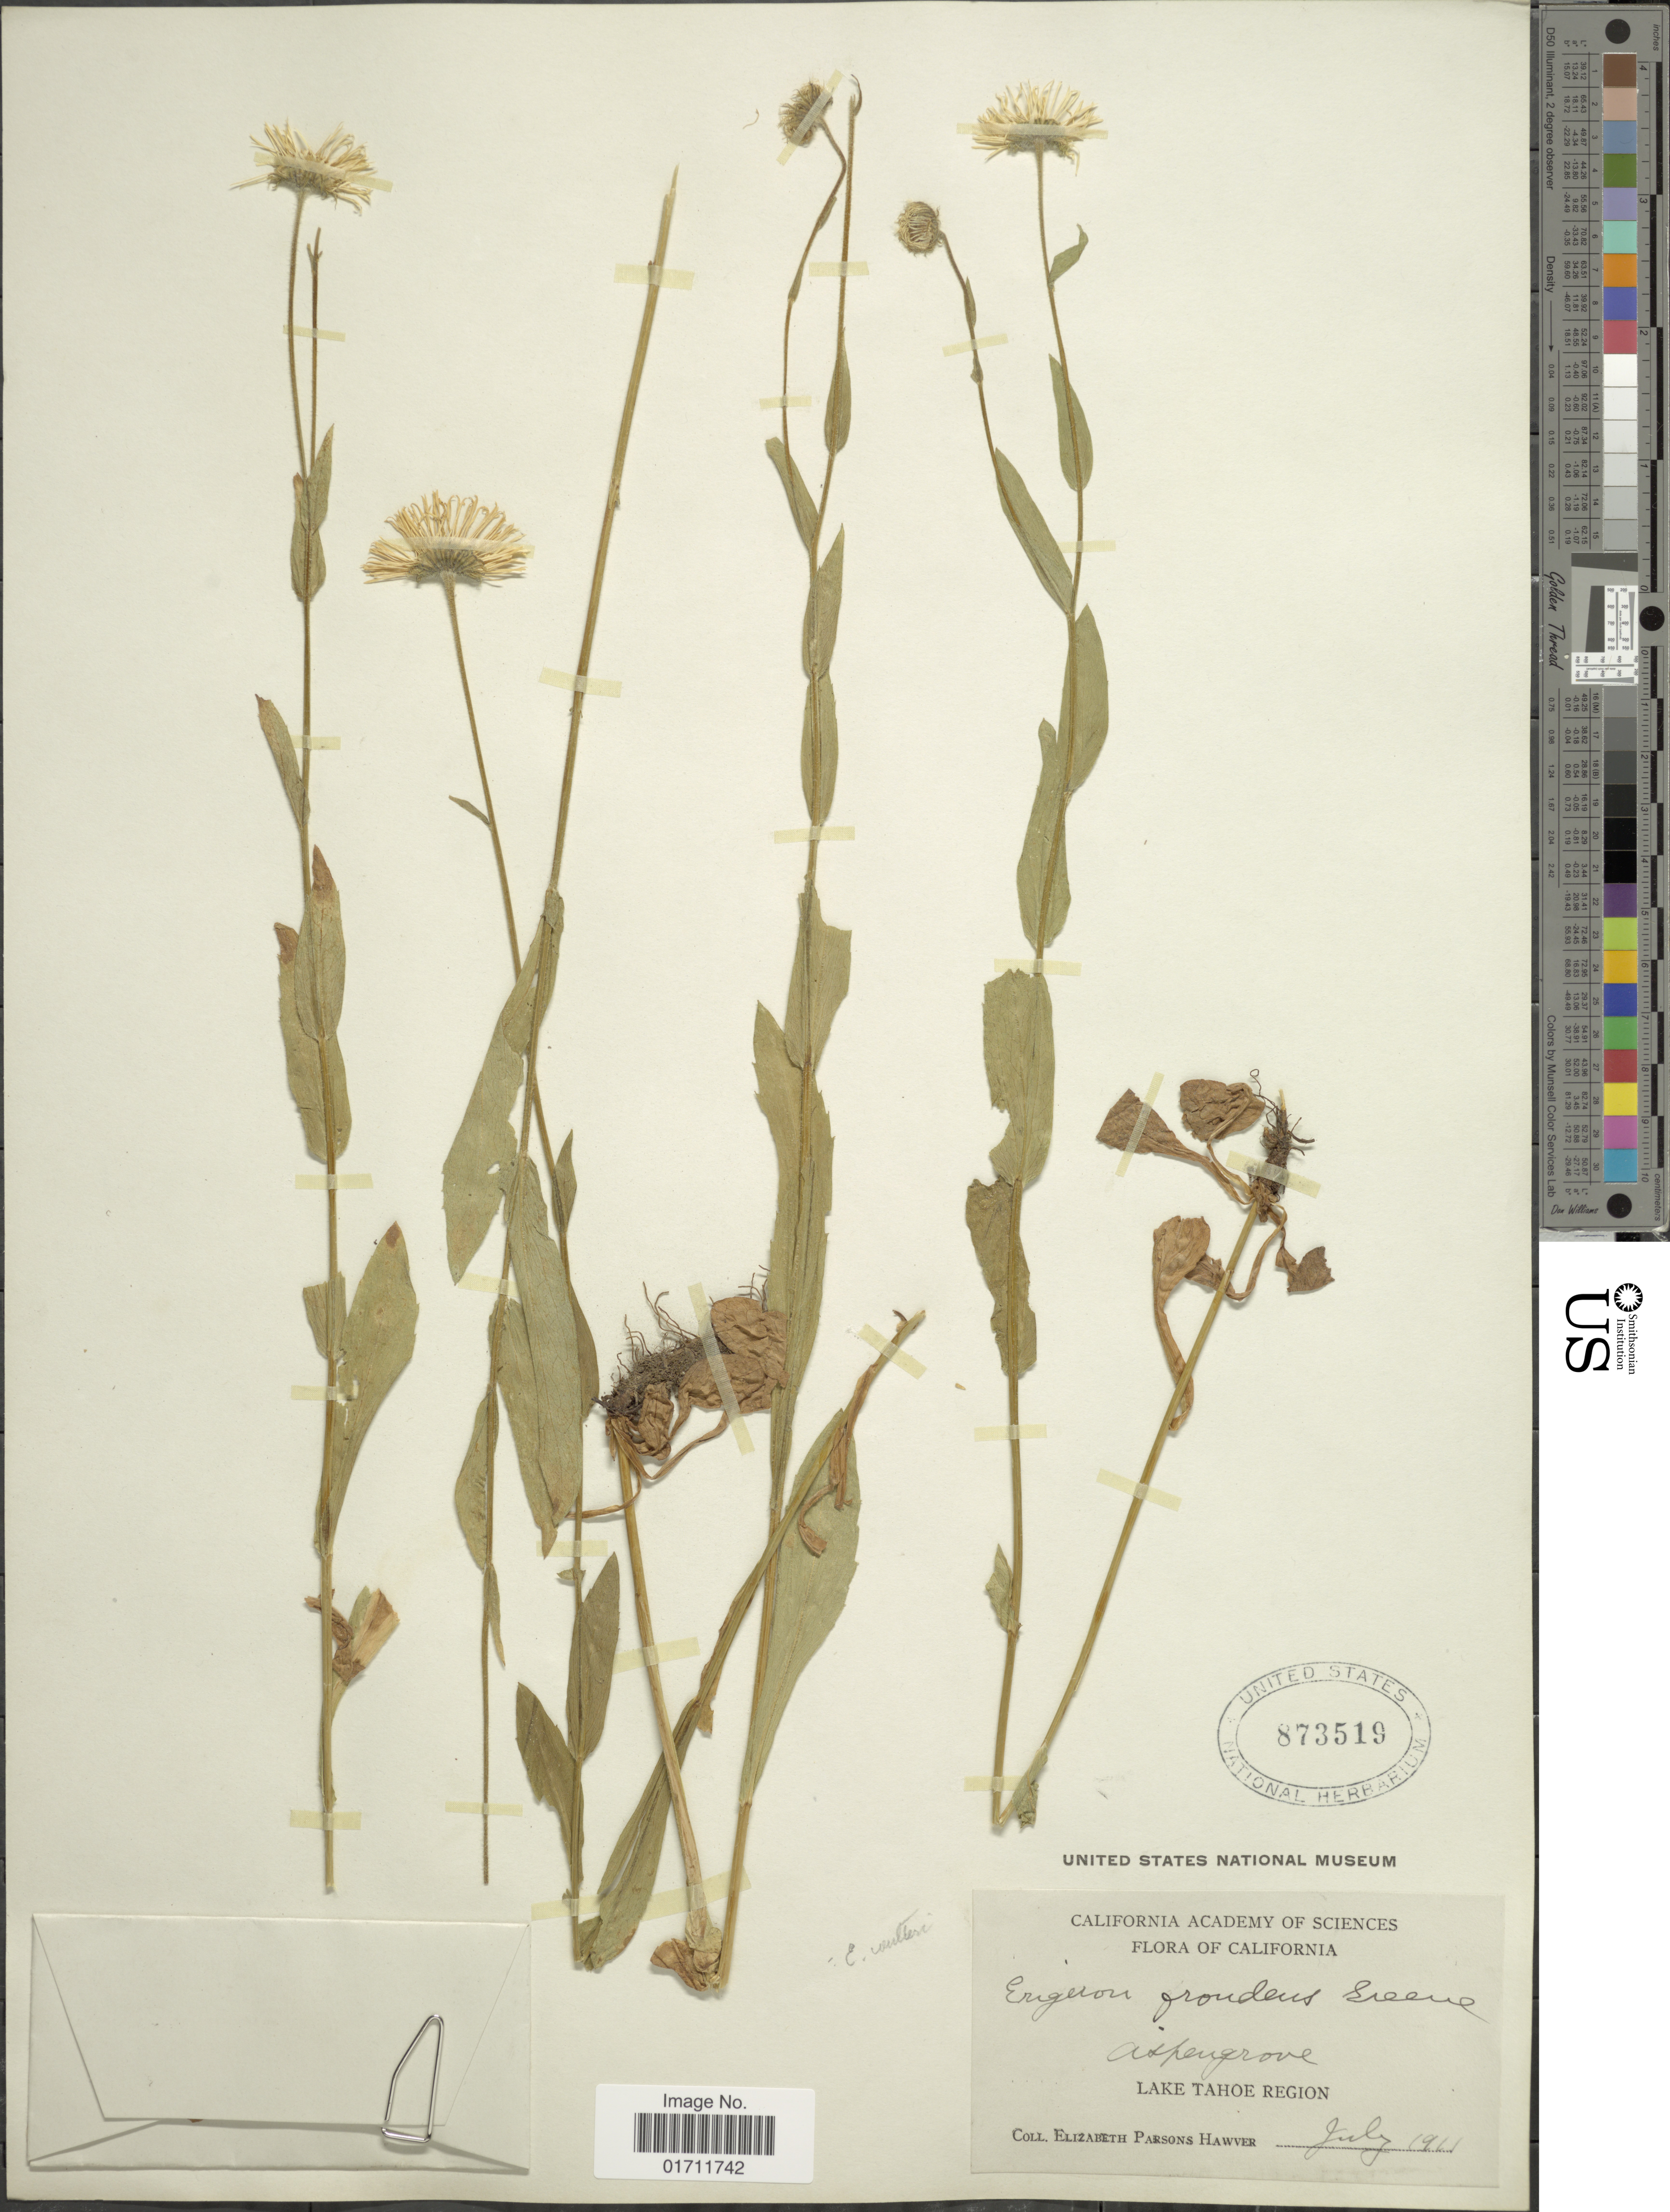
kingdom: Plantae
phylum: Tracheophyta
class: Magnoliopsida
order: Asterales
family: Asteraceae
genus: Erigeron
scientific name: Erigeron coulteri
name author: Porter in Porter & J.M. Coult.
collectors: E. Hawver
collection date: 1911-07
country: United States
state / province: California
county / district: Nevada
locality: Aspengrove, Lake Tahoe Region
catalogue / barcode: US 873519